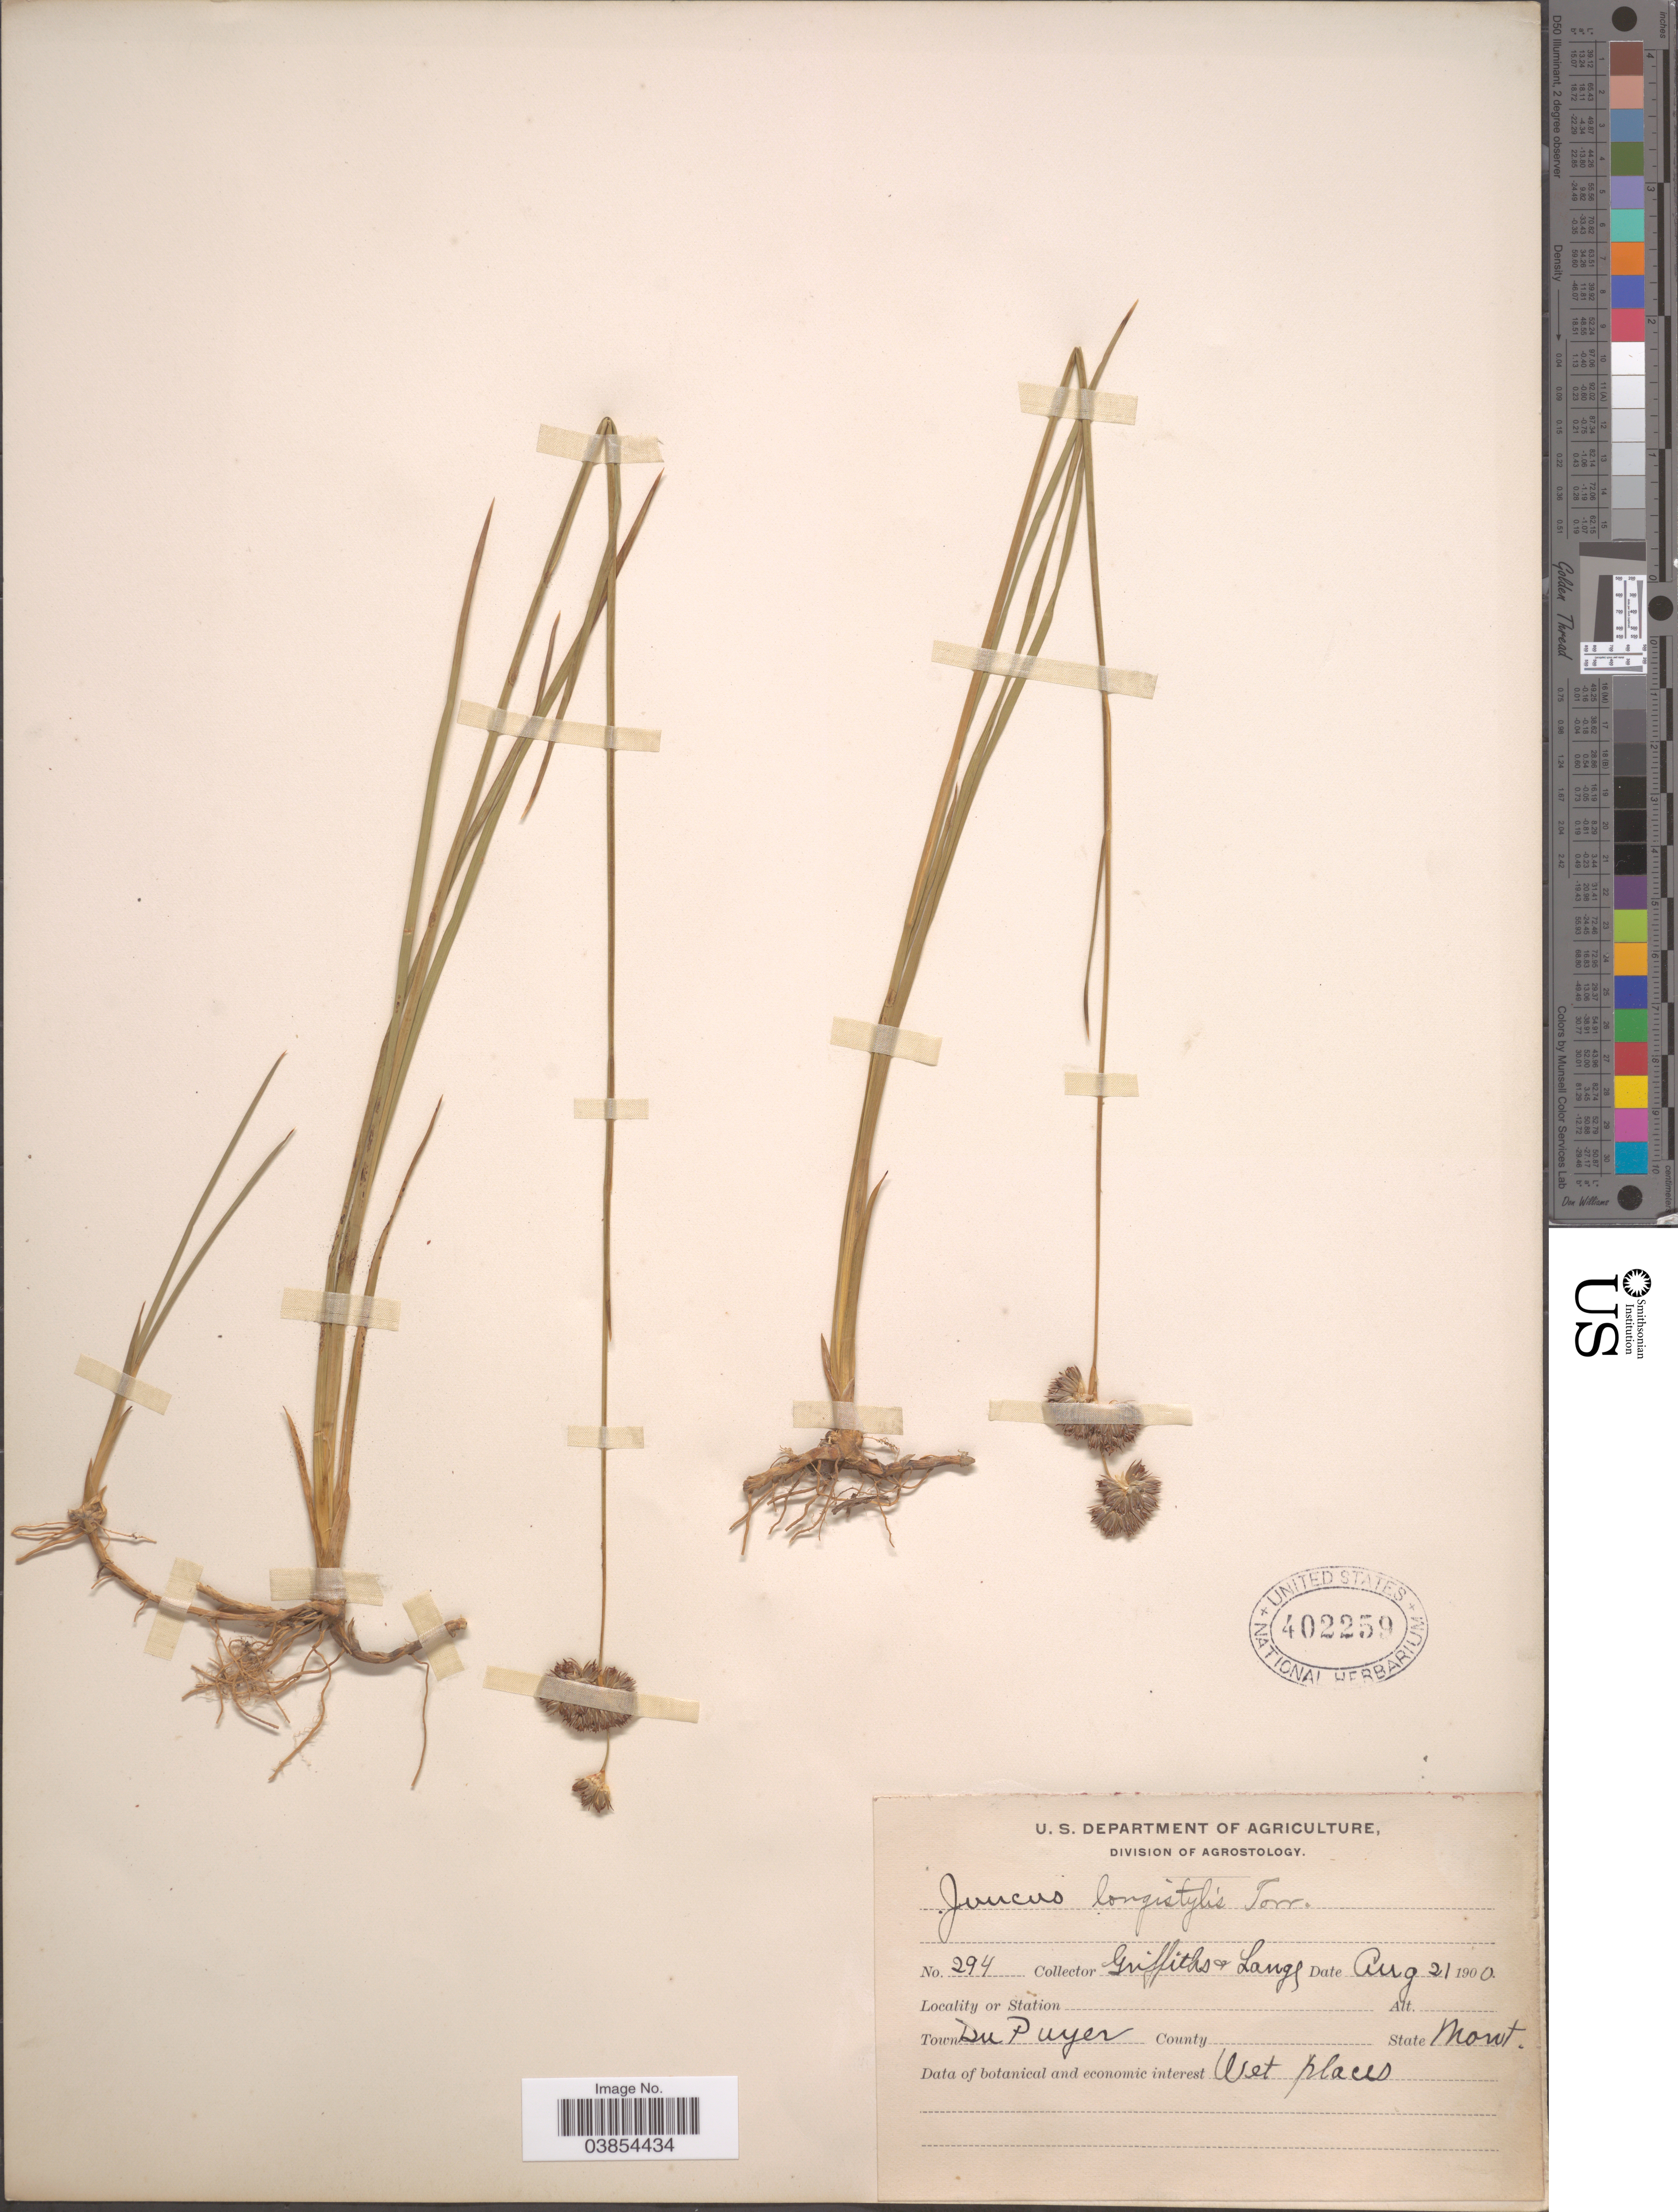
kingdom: Plantae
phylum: Tracheophyta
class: Liliopsida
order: Poales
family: Juncaceae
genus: Juncus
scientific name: Juncus longistylis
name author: Torr.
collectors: -- Griffiths & -- Lange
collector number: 294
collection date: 1900-08-21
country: United States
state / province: Montana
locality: Town Du Puyer.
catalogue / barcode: US 402259